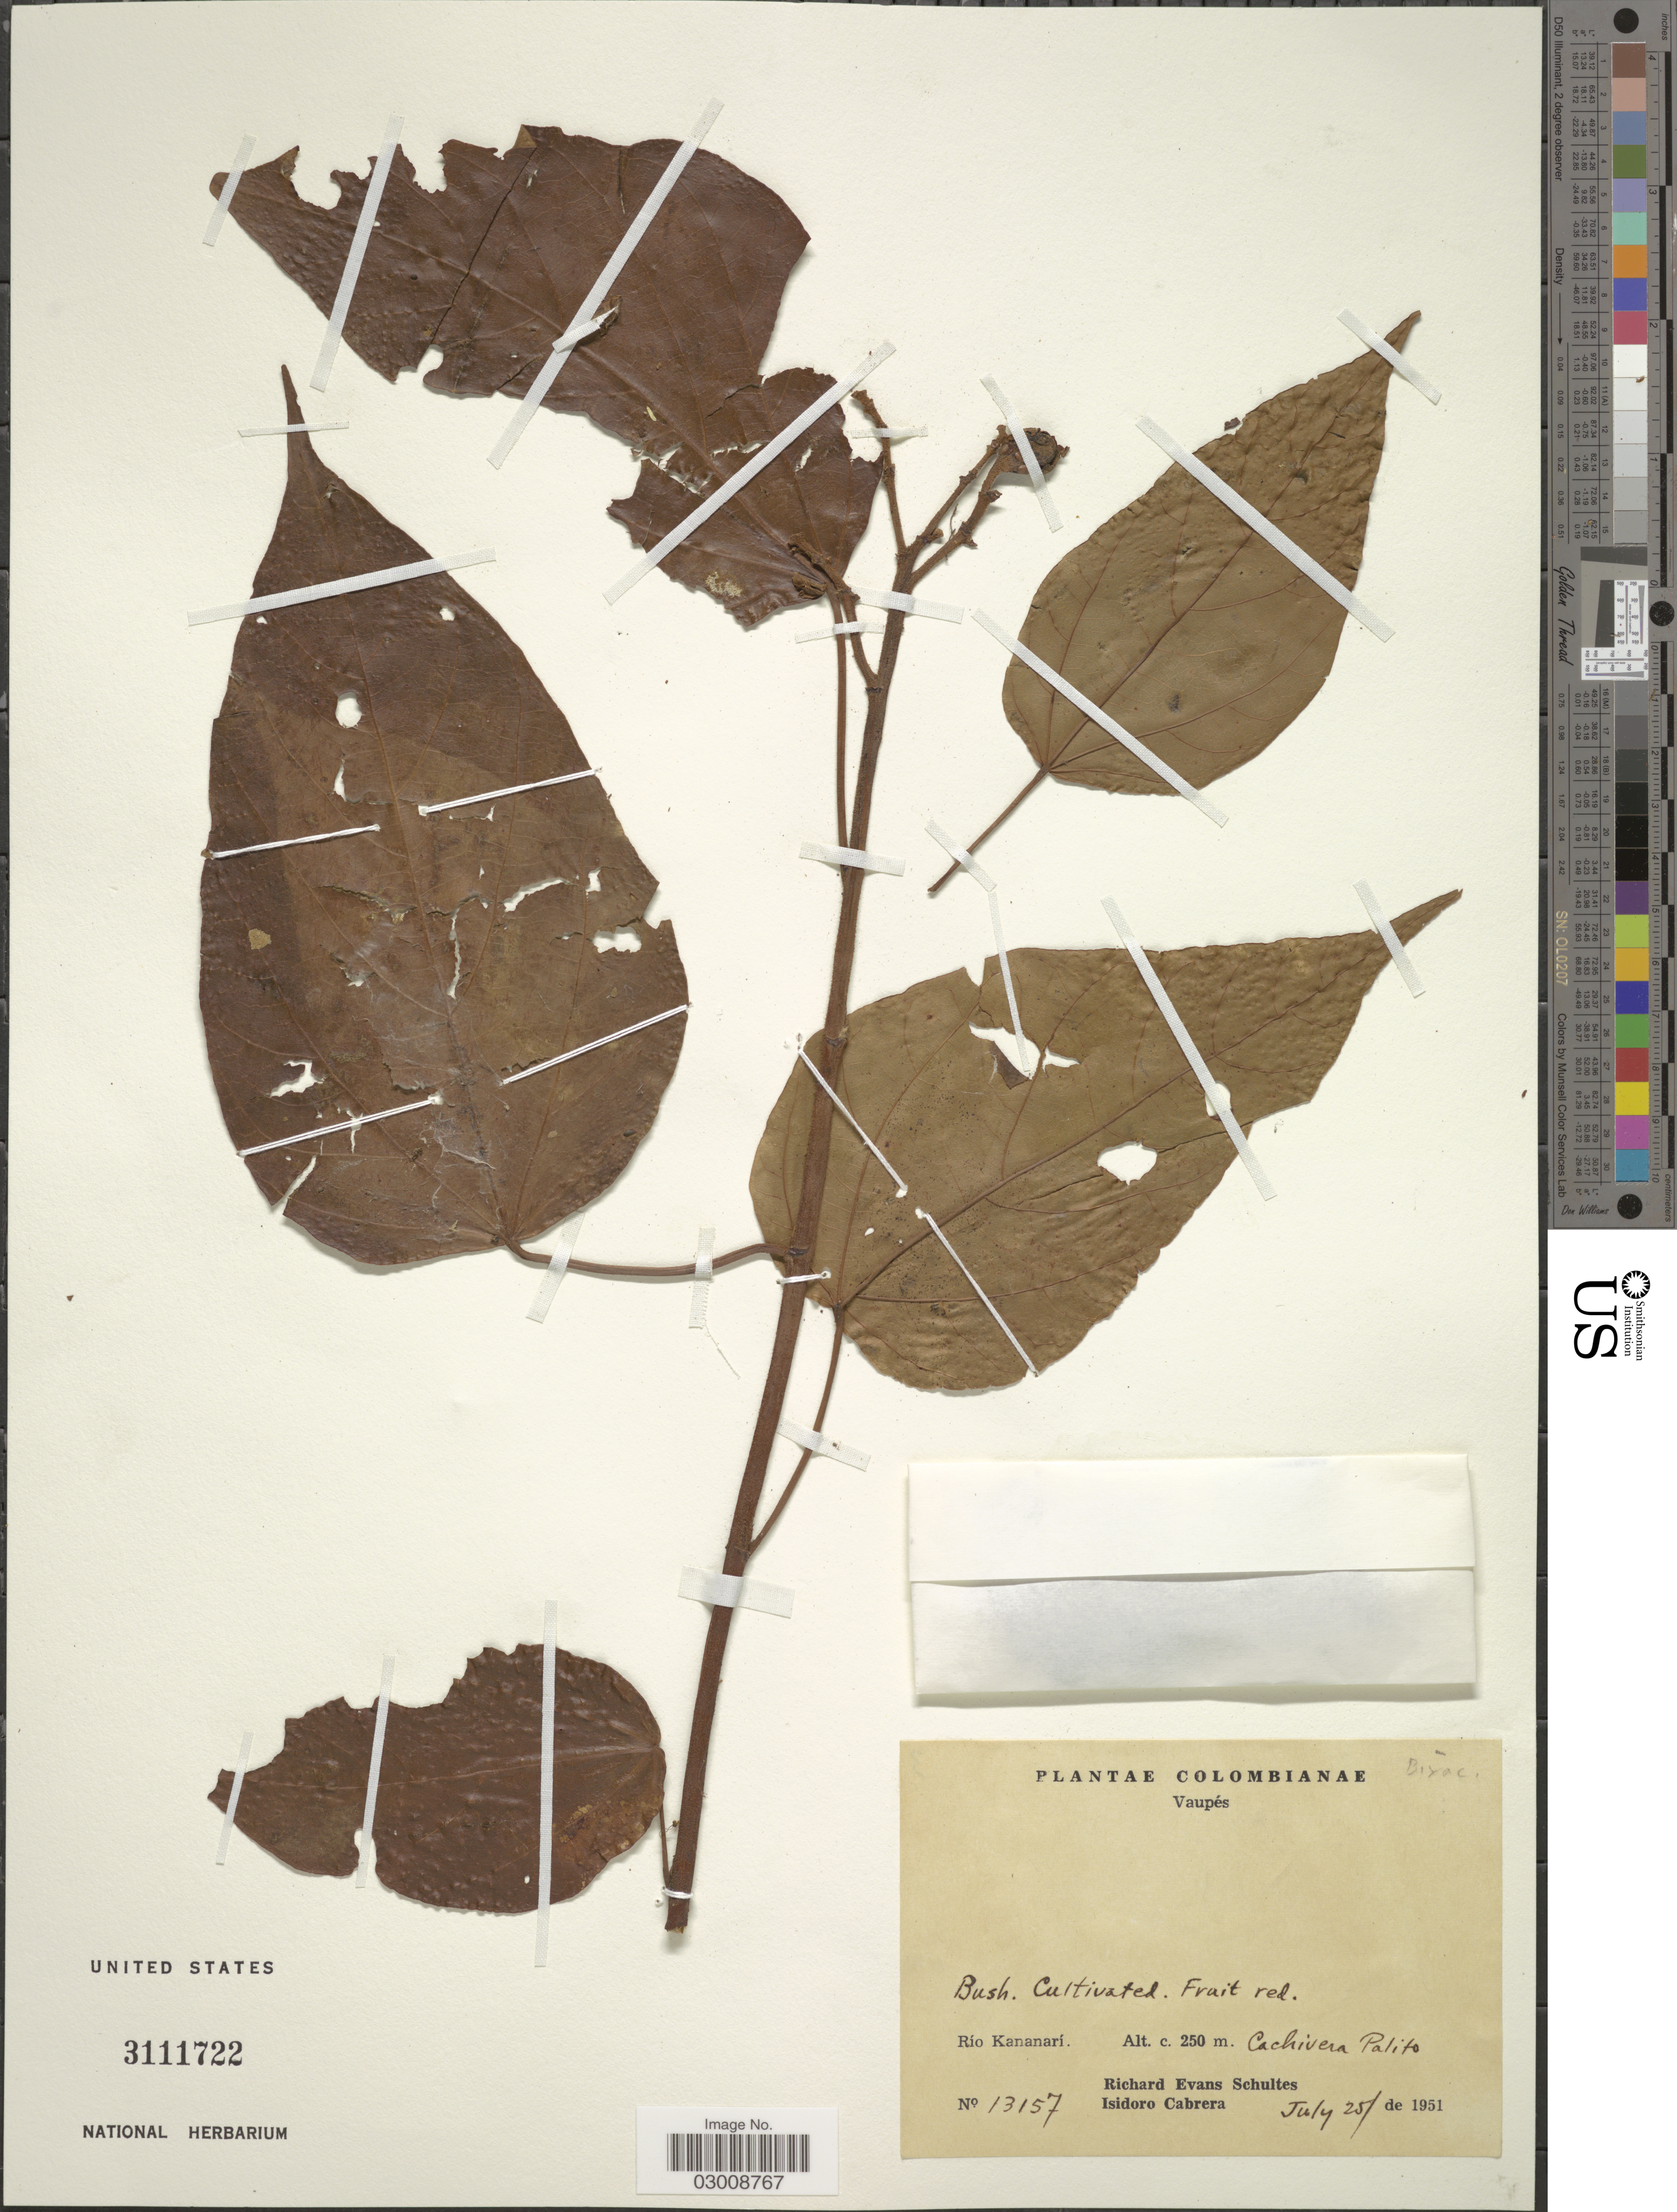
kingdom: Plantae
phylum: Tracheophyta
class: Magnoliopsida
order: Malvales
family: Bixaceae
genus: Bixa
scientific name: Bixa sp.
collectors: R. E. Schultes & I. Cabrera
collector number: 13157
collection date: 1951-07-25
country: Colombia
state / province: Vaupés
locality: Río Kananarí, Cachivera Palito.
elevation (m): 250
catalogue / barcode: US 3111722